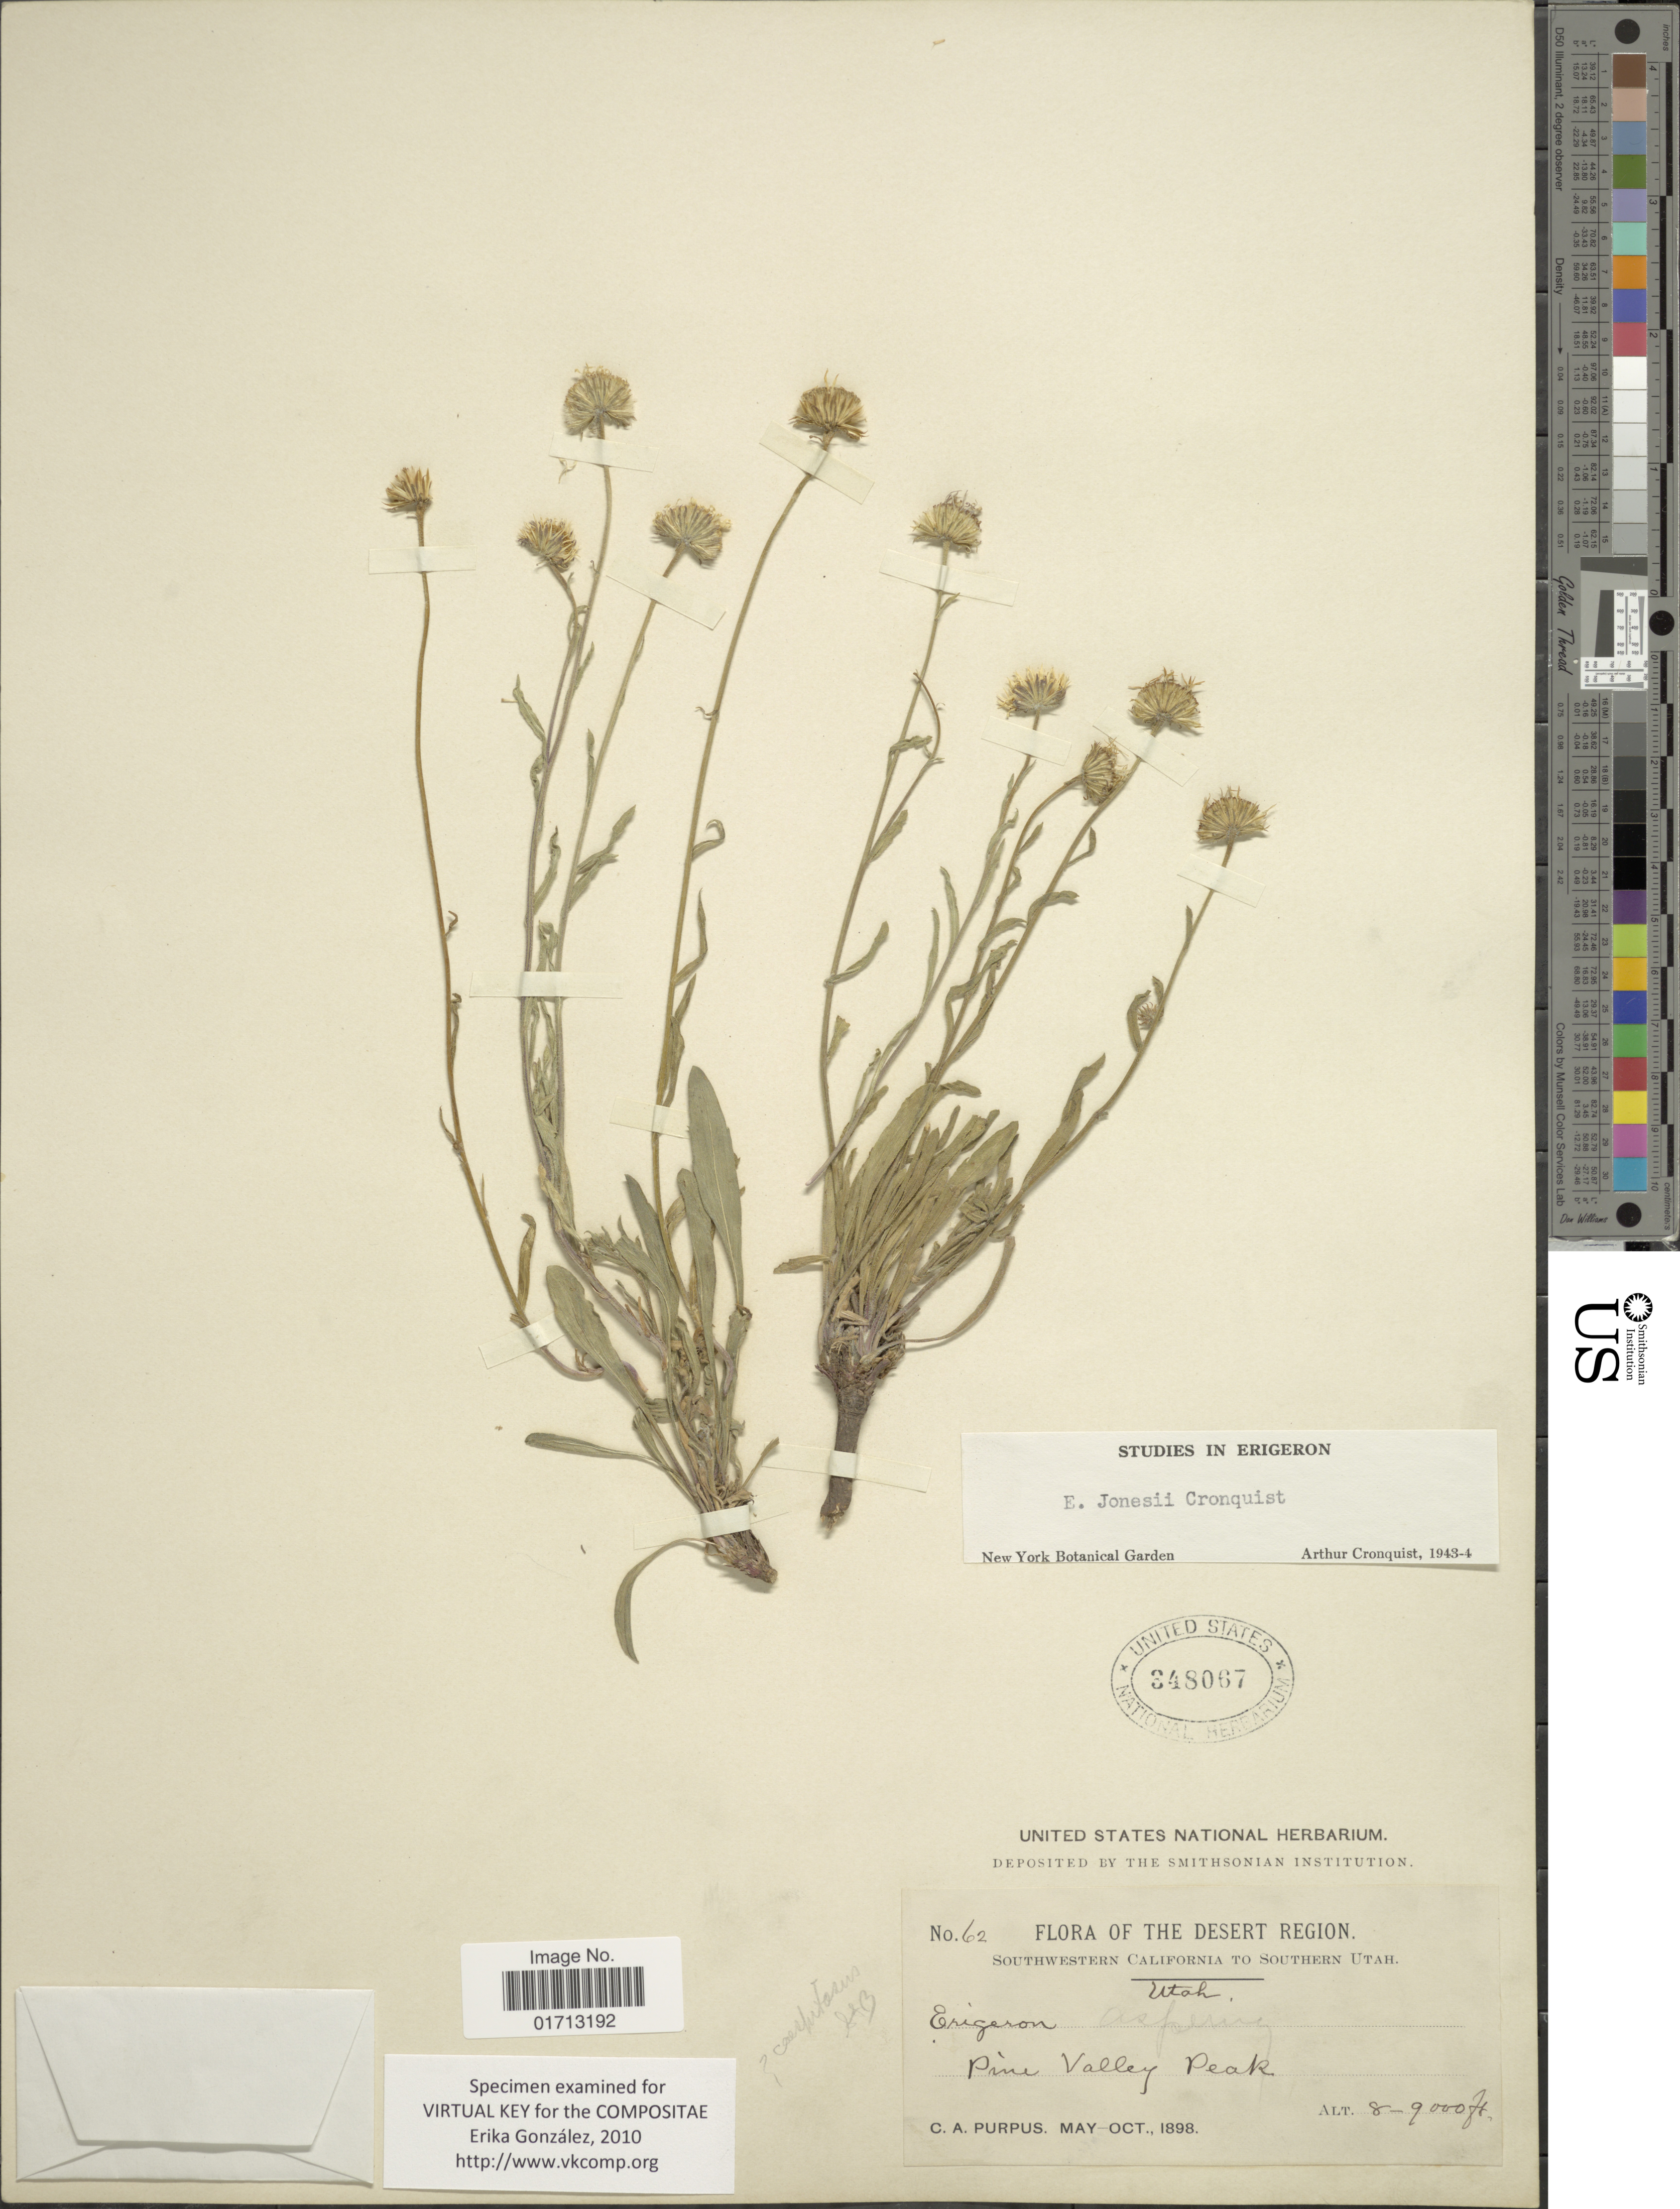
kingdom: Plantae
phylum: Tracheophyta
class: Magnoliopsida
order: Asterales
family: Asteraceae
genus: Erigeron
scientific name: Erigeron jonesii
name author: Cronq.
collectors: C. A. Purpus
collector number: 62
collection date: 1898-05/1898-10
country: United States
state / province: Utah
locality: Desert Region. Southern Utah. Pine Valley Peak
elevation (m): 2438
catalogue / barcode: US 348067